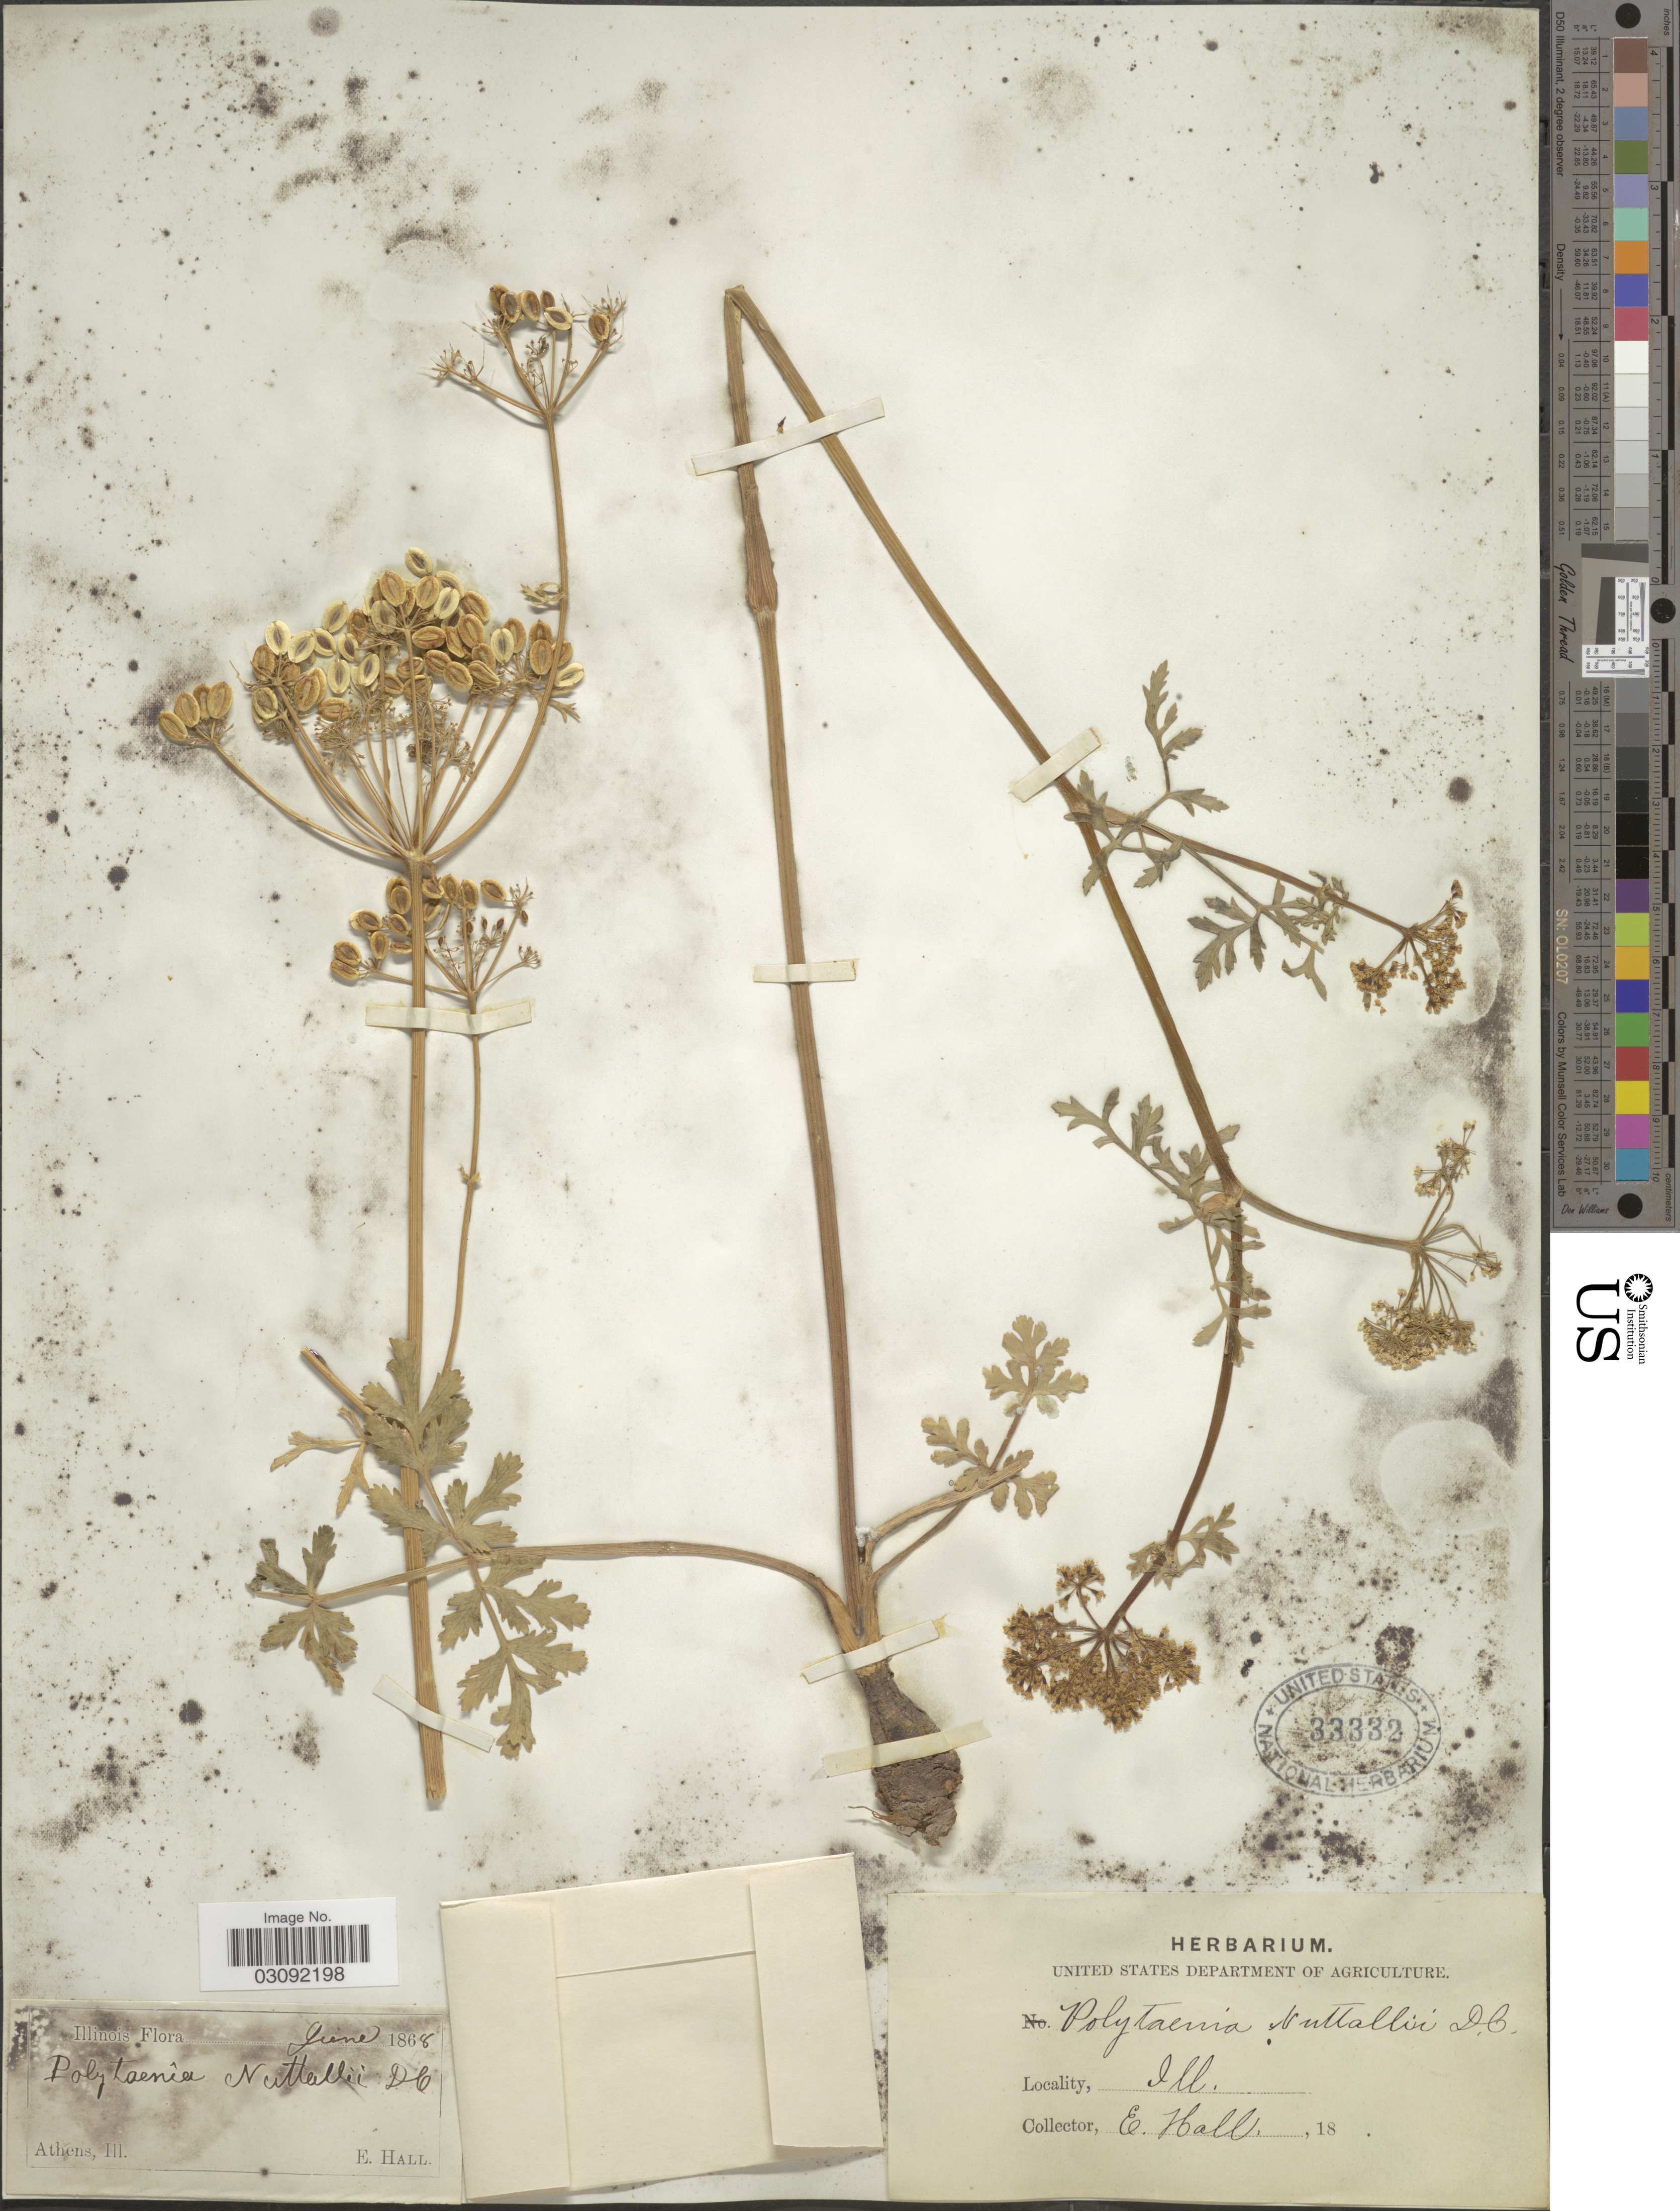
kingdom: Plantae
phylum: Tracheophyta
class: Magnoliopsida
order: Apiales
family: Apiaceae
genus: Polytaenia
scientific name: Polytaenia nuttallii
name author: DC.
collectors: E. Hall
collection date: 1868-06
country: United States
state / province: Illinois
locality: Ill.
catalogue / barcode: US 33332